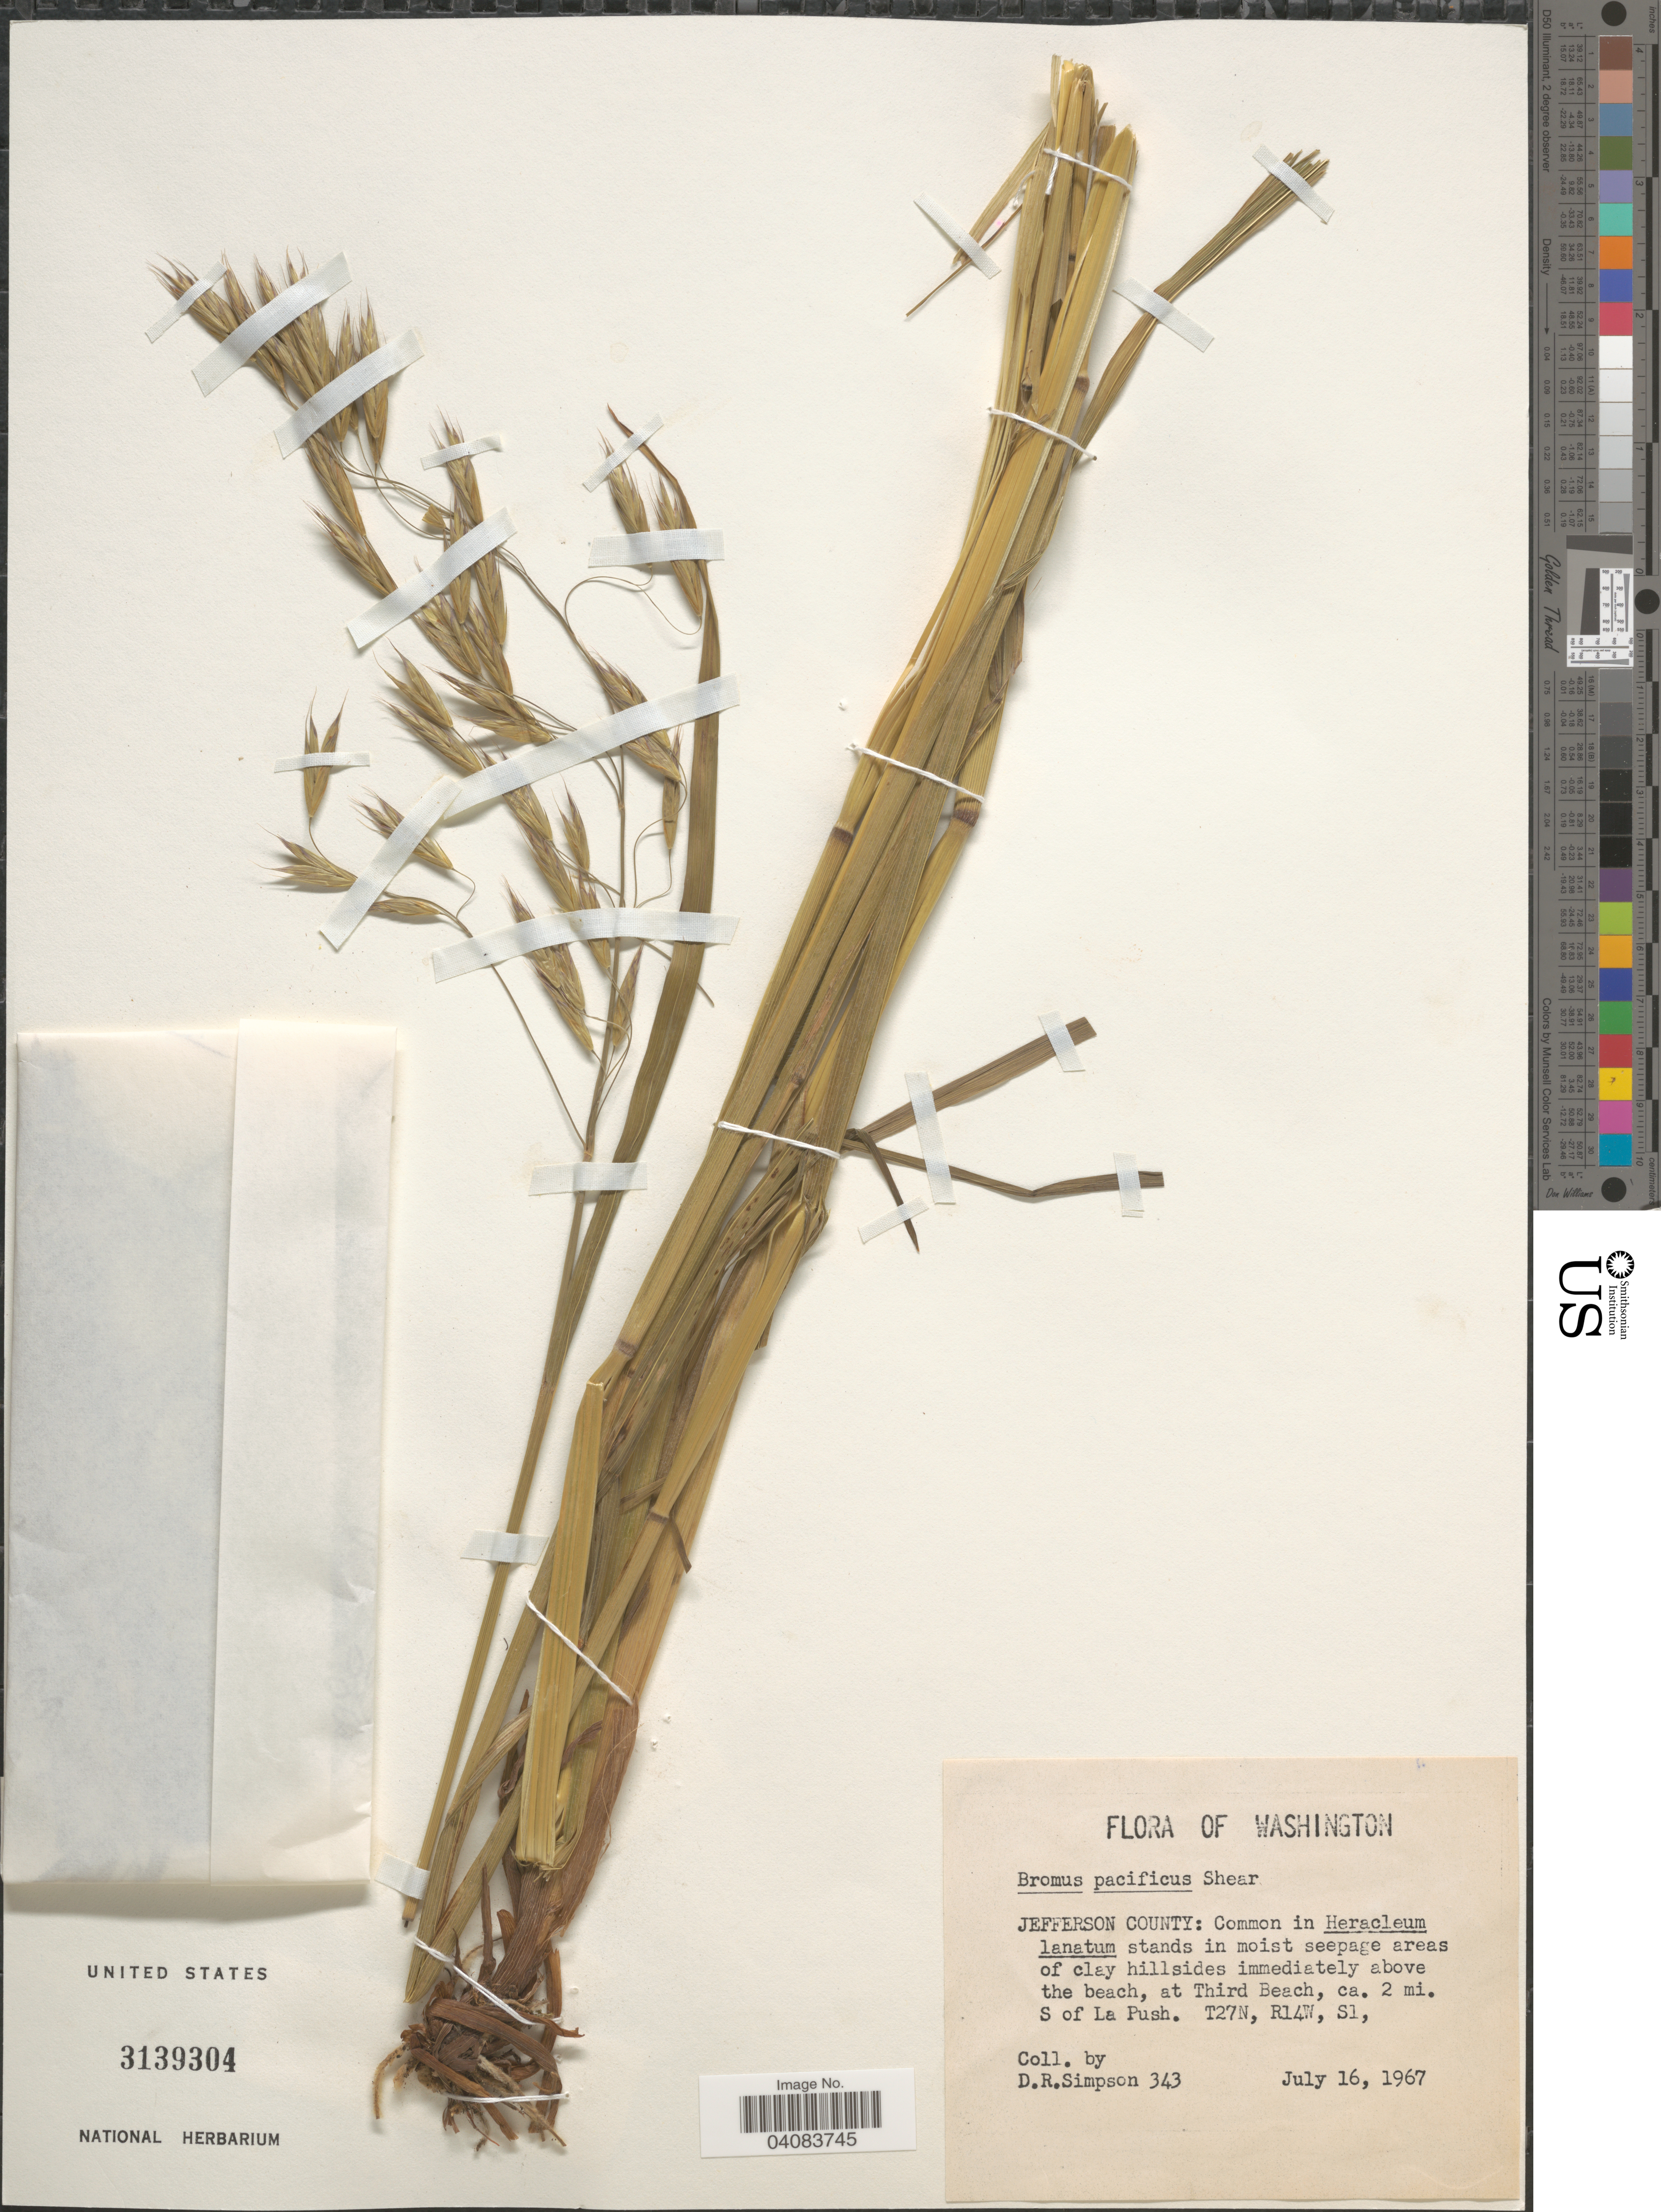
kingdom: Plantae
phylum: Tracheophyta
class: Liliopsida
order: Poales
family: Poaceae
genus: Bromus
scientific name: Bromus pacificus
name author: Shear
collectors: D. R. Simpson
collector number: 343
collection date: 1967-07-16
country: United States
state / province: Washington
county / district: Jefferson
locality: Jefferson County: Common in Heracleum lanatum stands in moist seepage areas of clay hillsides immediately above the beach, at Third Beach, ca. 2 mi. S of La Push. T27N, R14W, S1.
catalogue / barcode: US 3139304